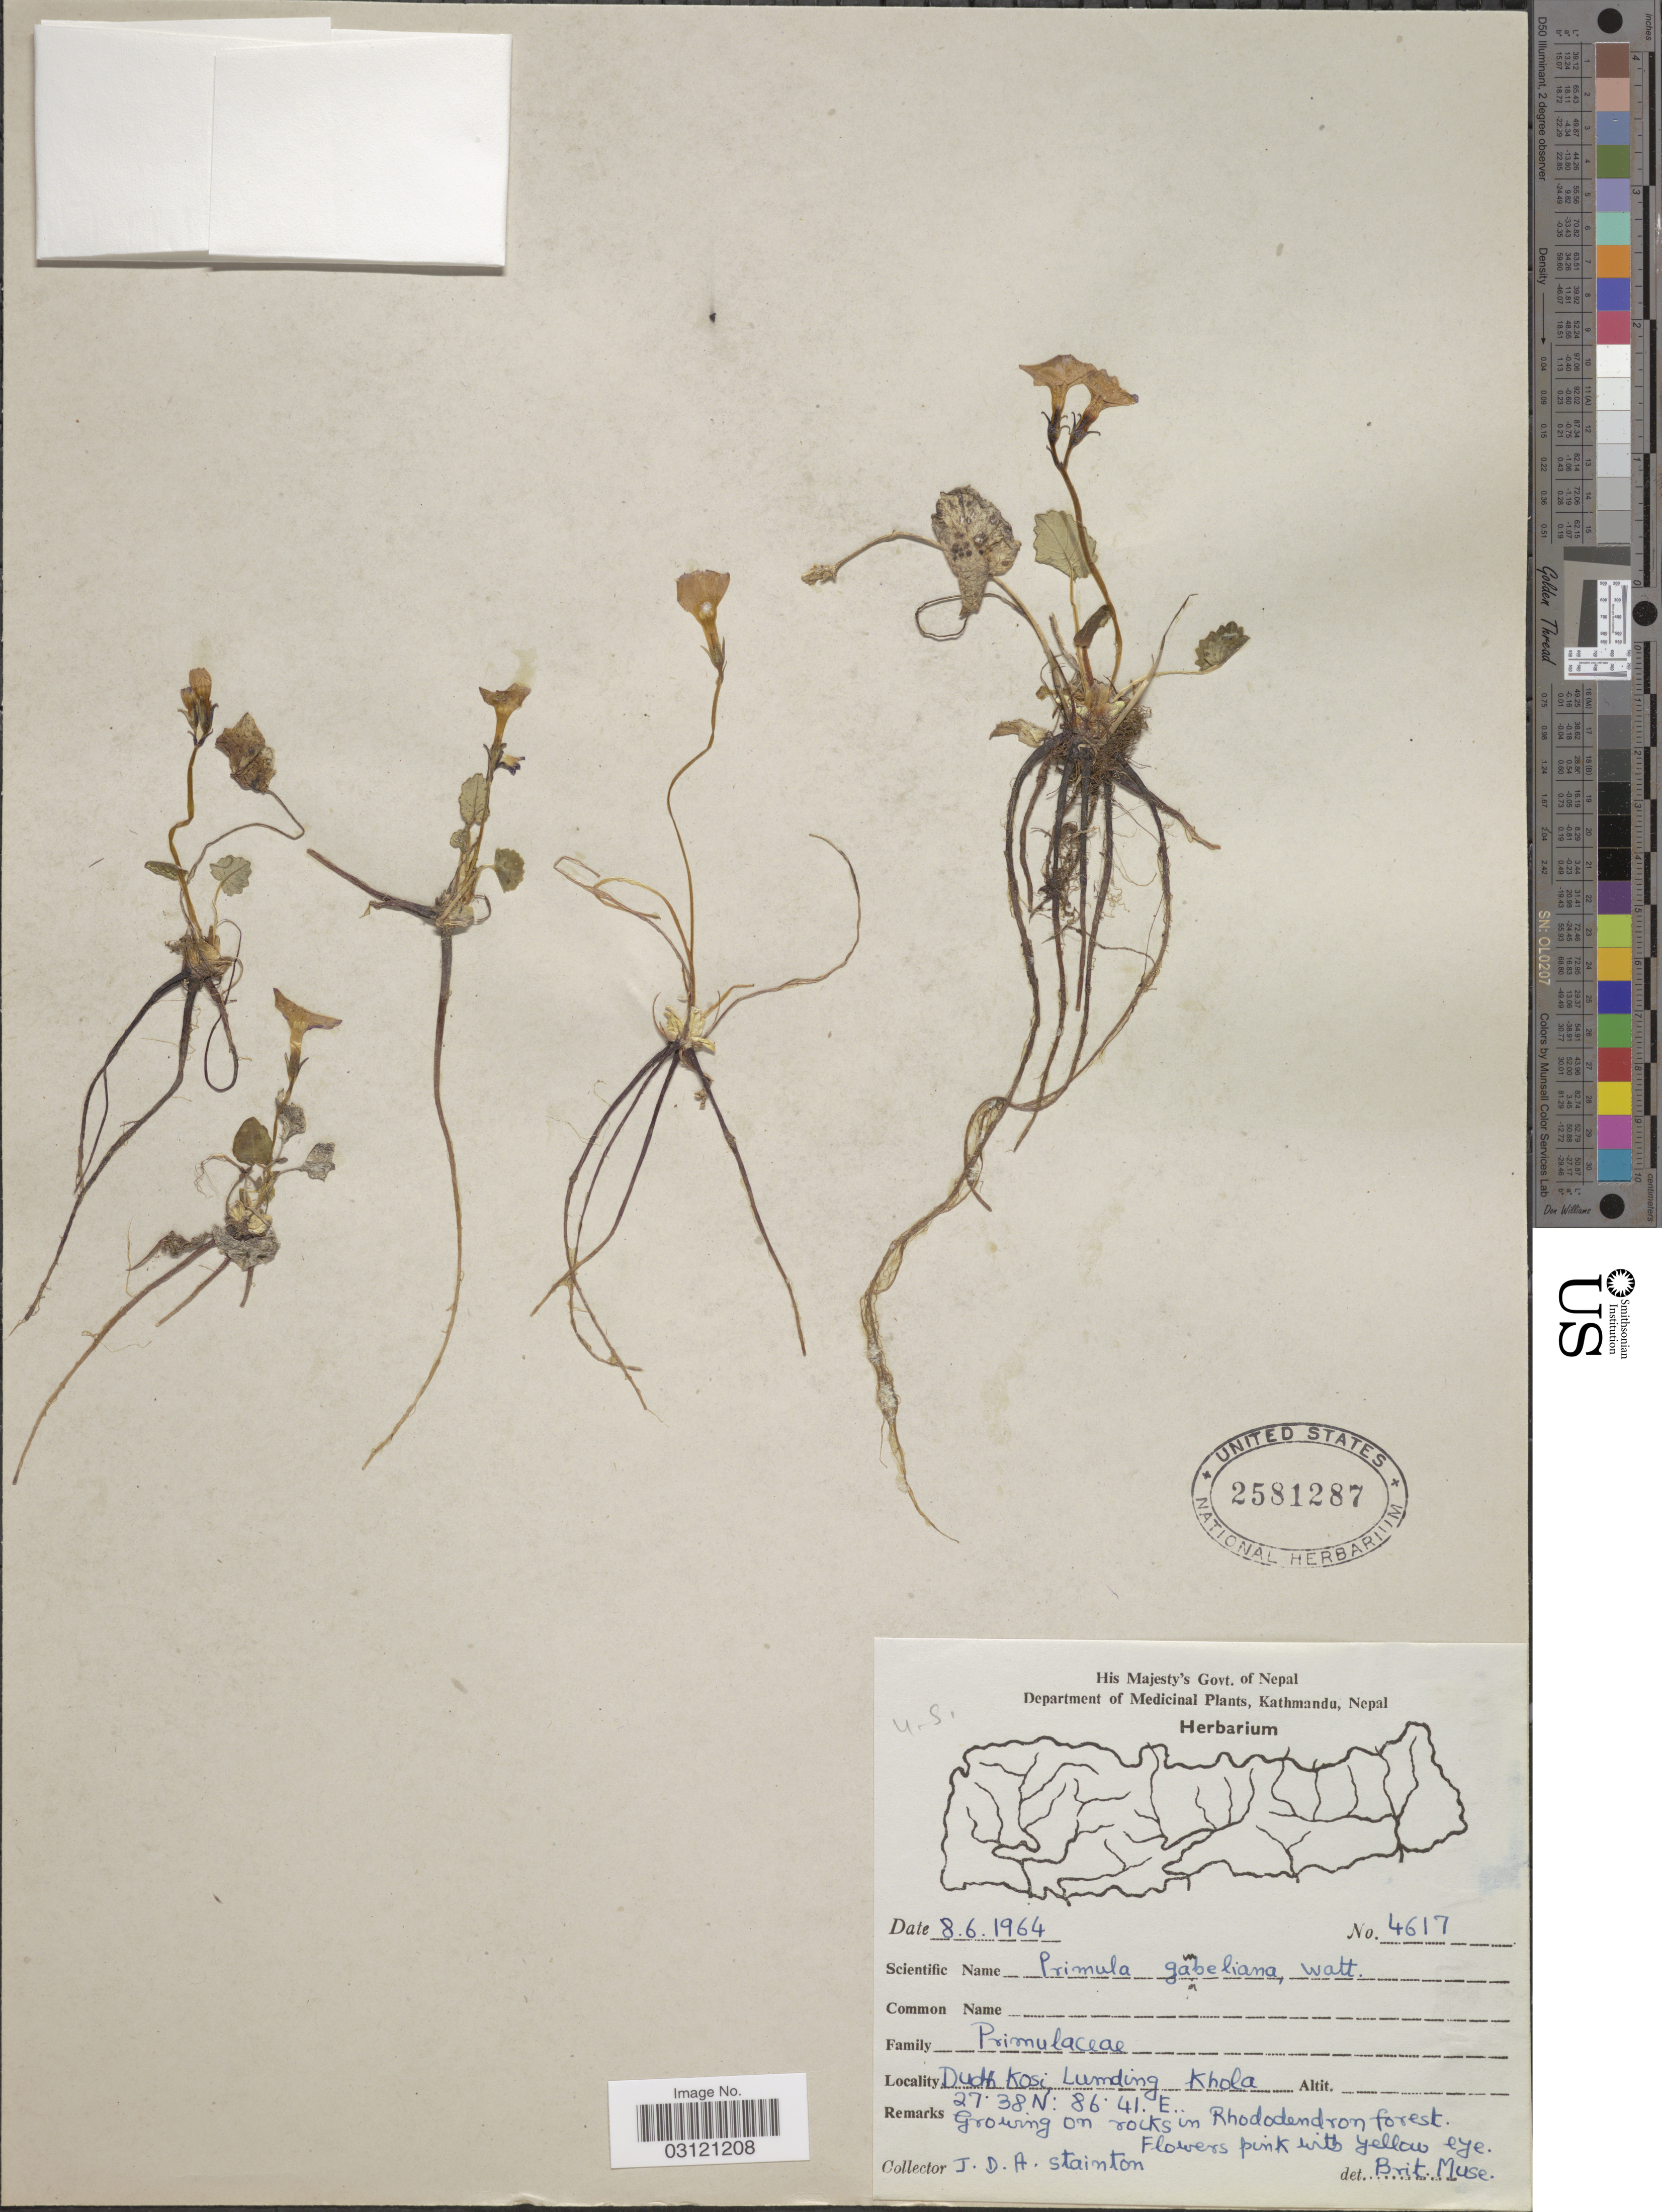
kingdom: Plantae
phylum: Tracheophyta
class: Magnoliopsida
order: Ericales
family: Primulaceae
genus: Primula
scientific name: Primula gambeliana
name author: Watt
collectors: J. Stainton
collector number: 4617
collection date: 1964-06-08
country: Nepal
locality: Dudh Kosi, Lumding Khola.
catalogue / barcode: US 2581287